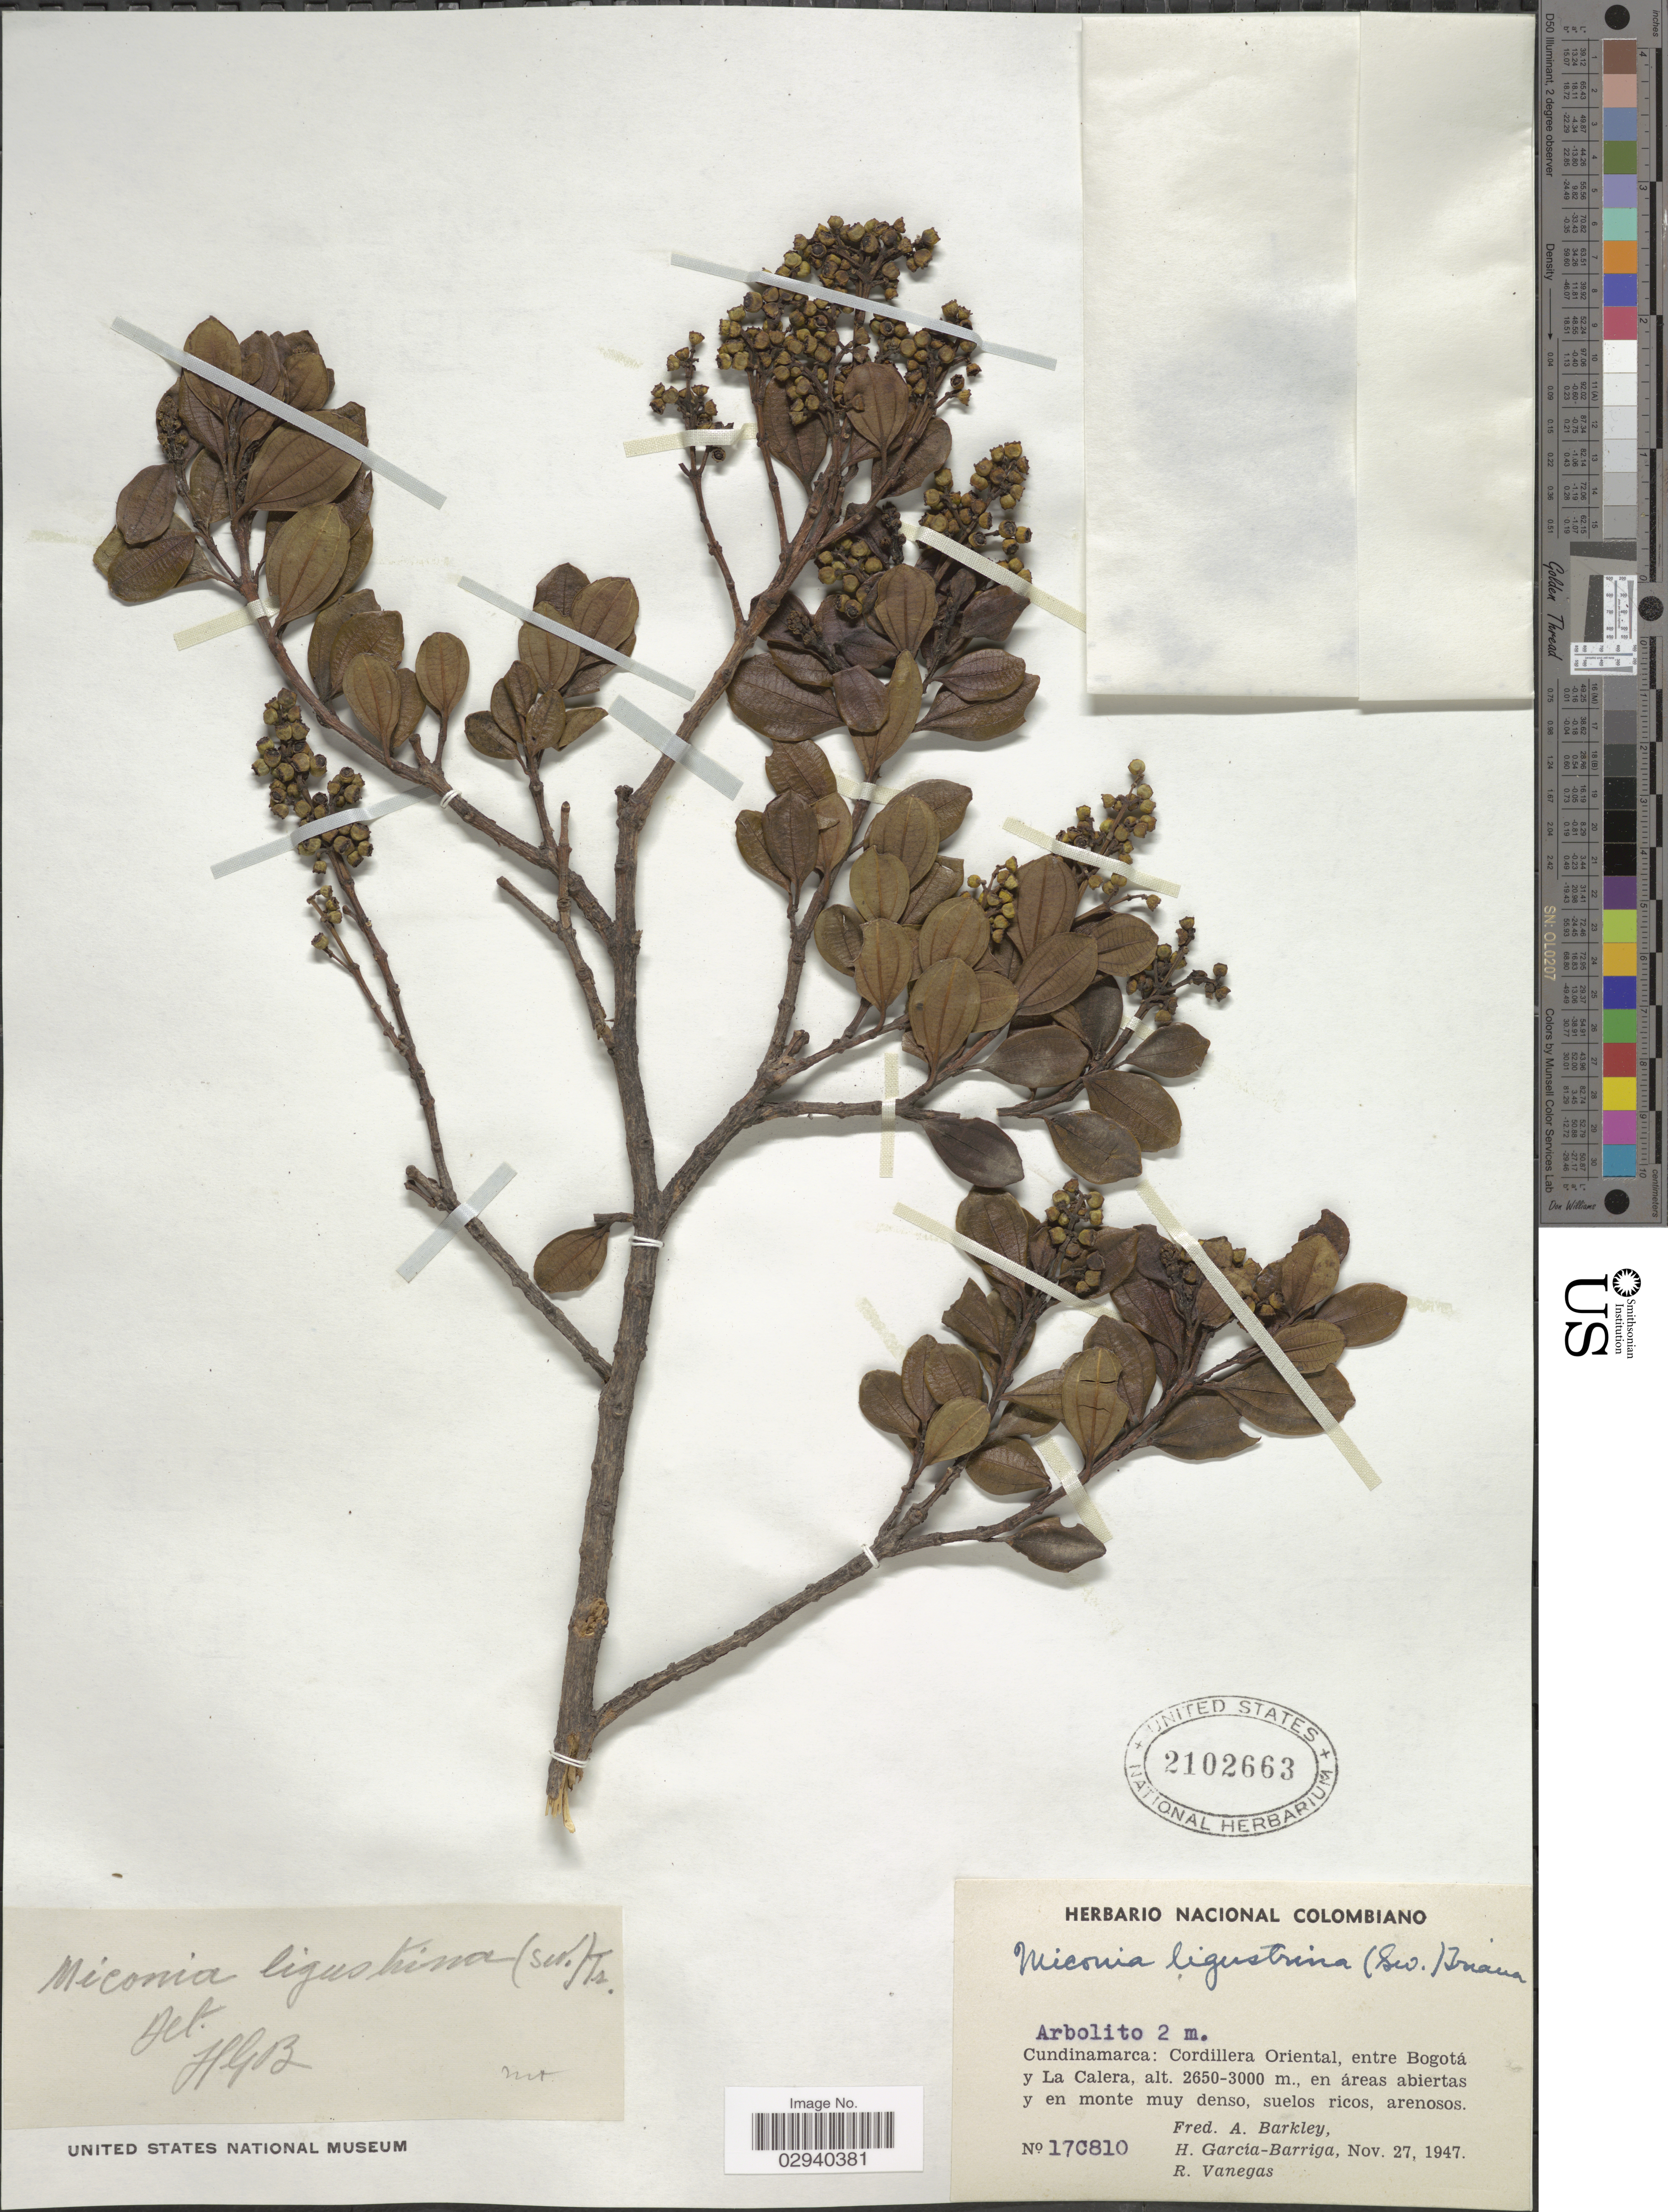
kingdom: Plantae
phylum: Tracheophyta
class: Magnoliopsida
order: Myrtales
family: Melastomataceae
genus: Miconia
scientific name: Miconia ligustrina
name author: (Sw.) Triana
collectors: F. A. Barkley, H. García Barriga & R. Vanegas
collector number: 17C810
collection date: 1947-11-27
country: Colombia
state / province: Cundinamarca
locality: Cordillera Oriental, entre Bogotá y La Calera.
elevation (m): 2650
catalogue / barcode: US 2102663